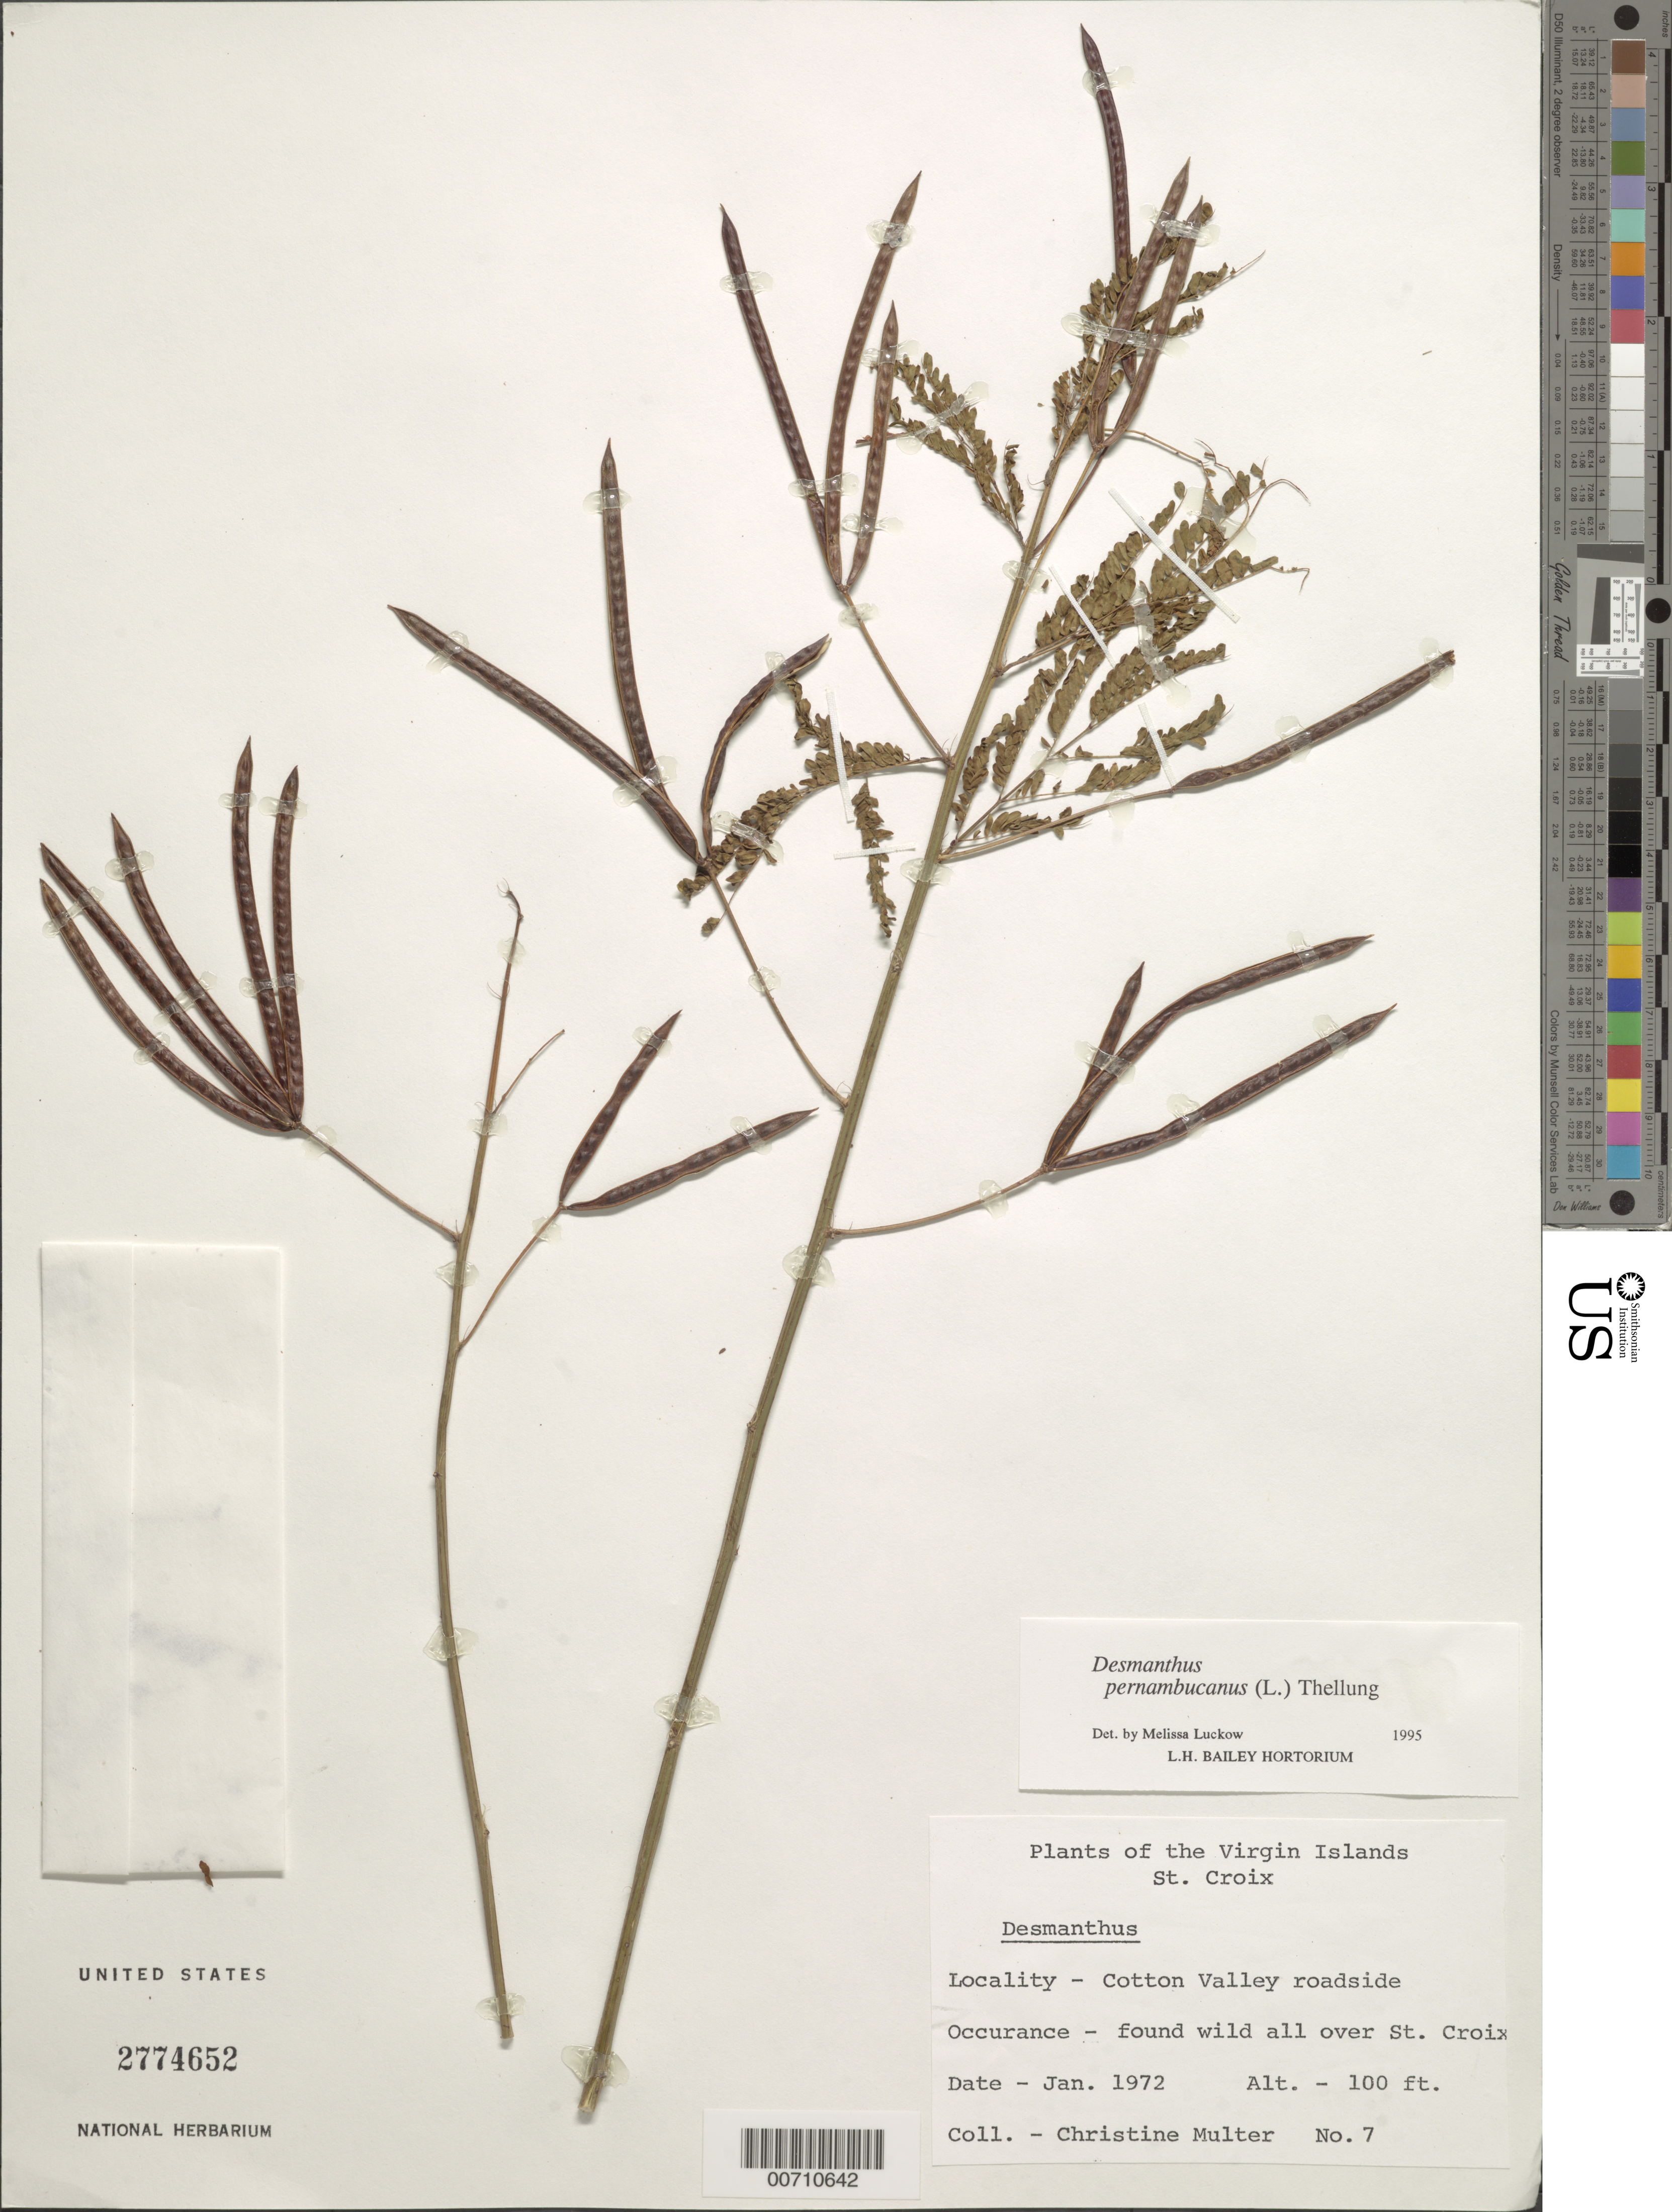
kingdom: Plantae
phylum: Tracheophyta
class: Magnoliopsida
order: Fabales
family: Fabaceae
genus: Desmanthus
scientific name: Desmanthus pernambucanus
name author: (L.) Thell.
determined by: Luckow, M. A.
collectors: C. Multer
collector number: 7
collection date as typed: Jan 1972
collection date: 1972-01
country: U.S. Virgin Islands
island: St. Croix Island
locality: Cotton Valley roadside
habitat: All over Island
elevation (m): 30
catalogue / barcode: US 2774652